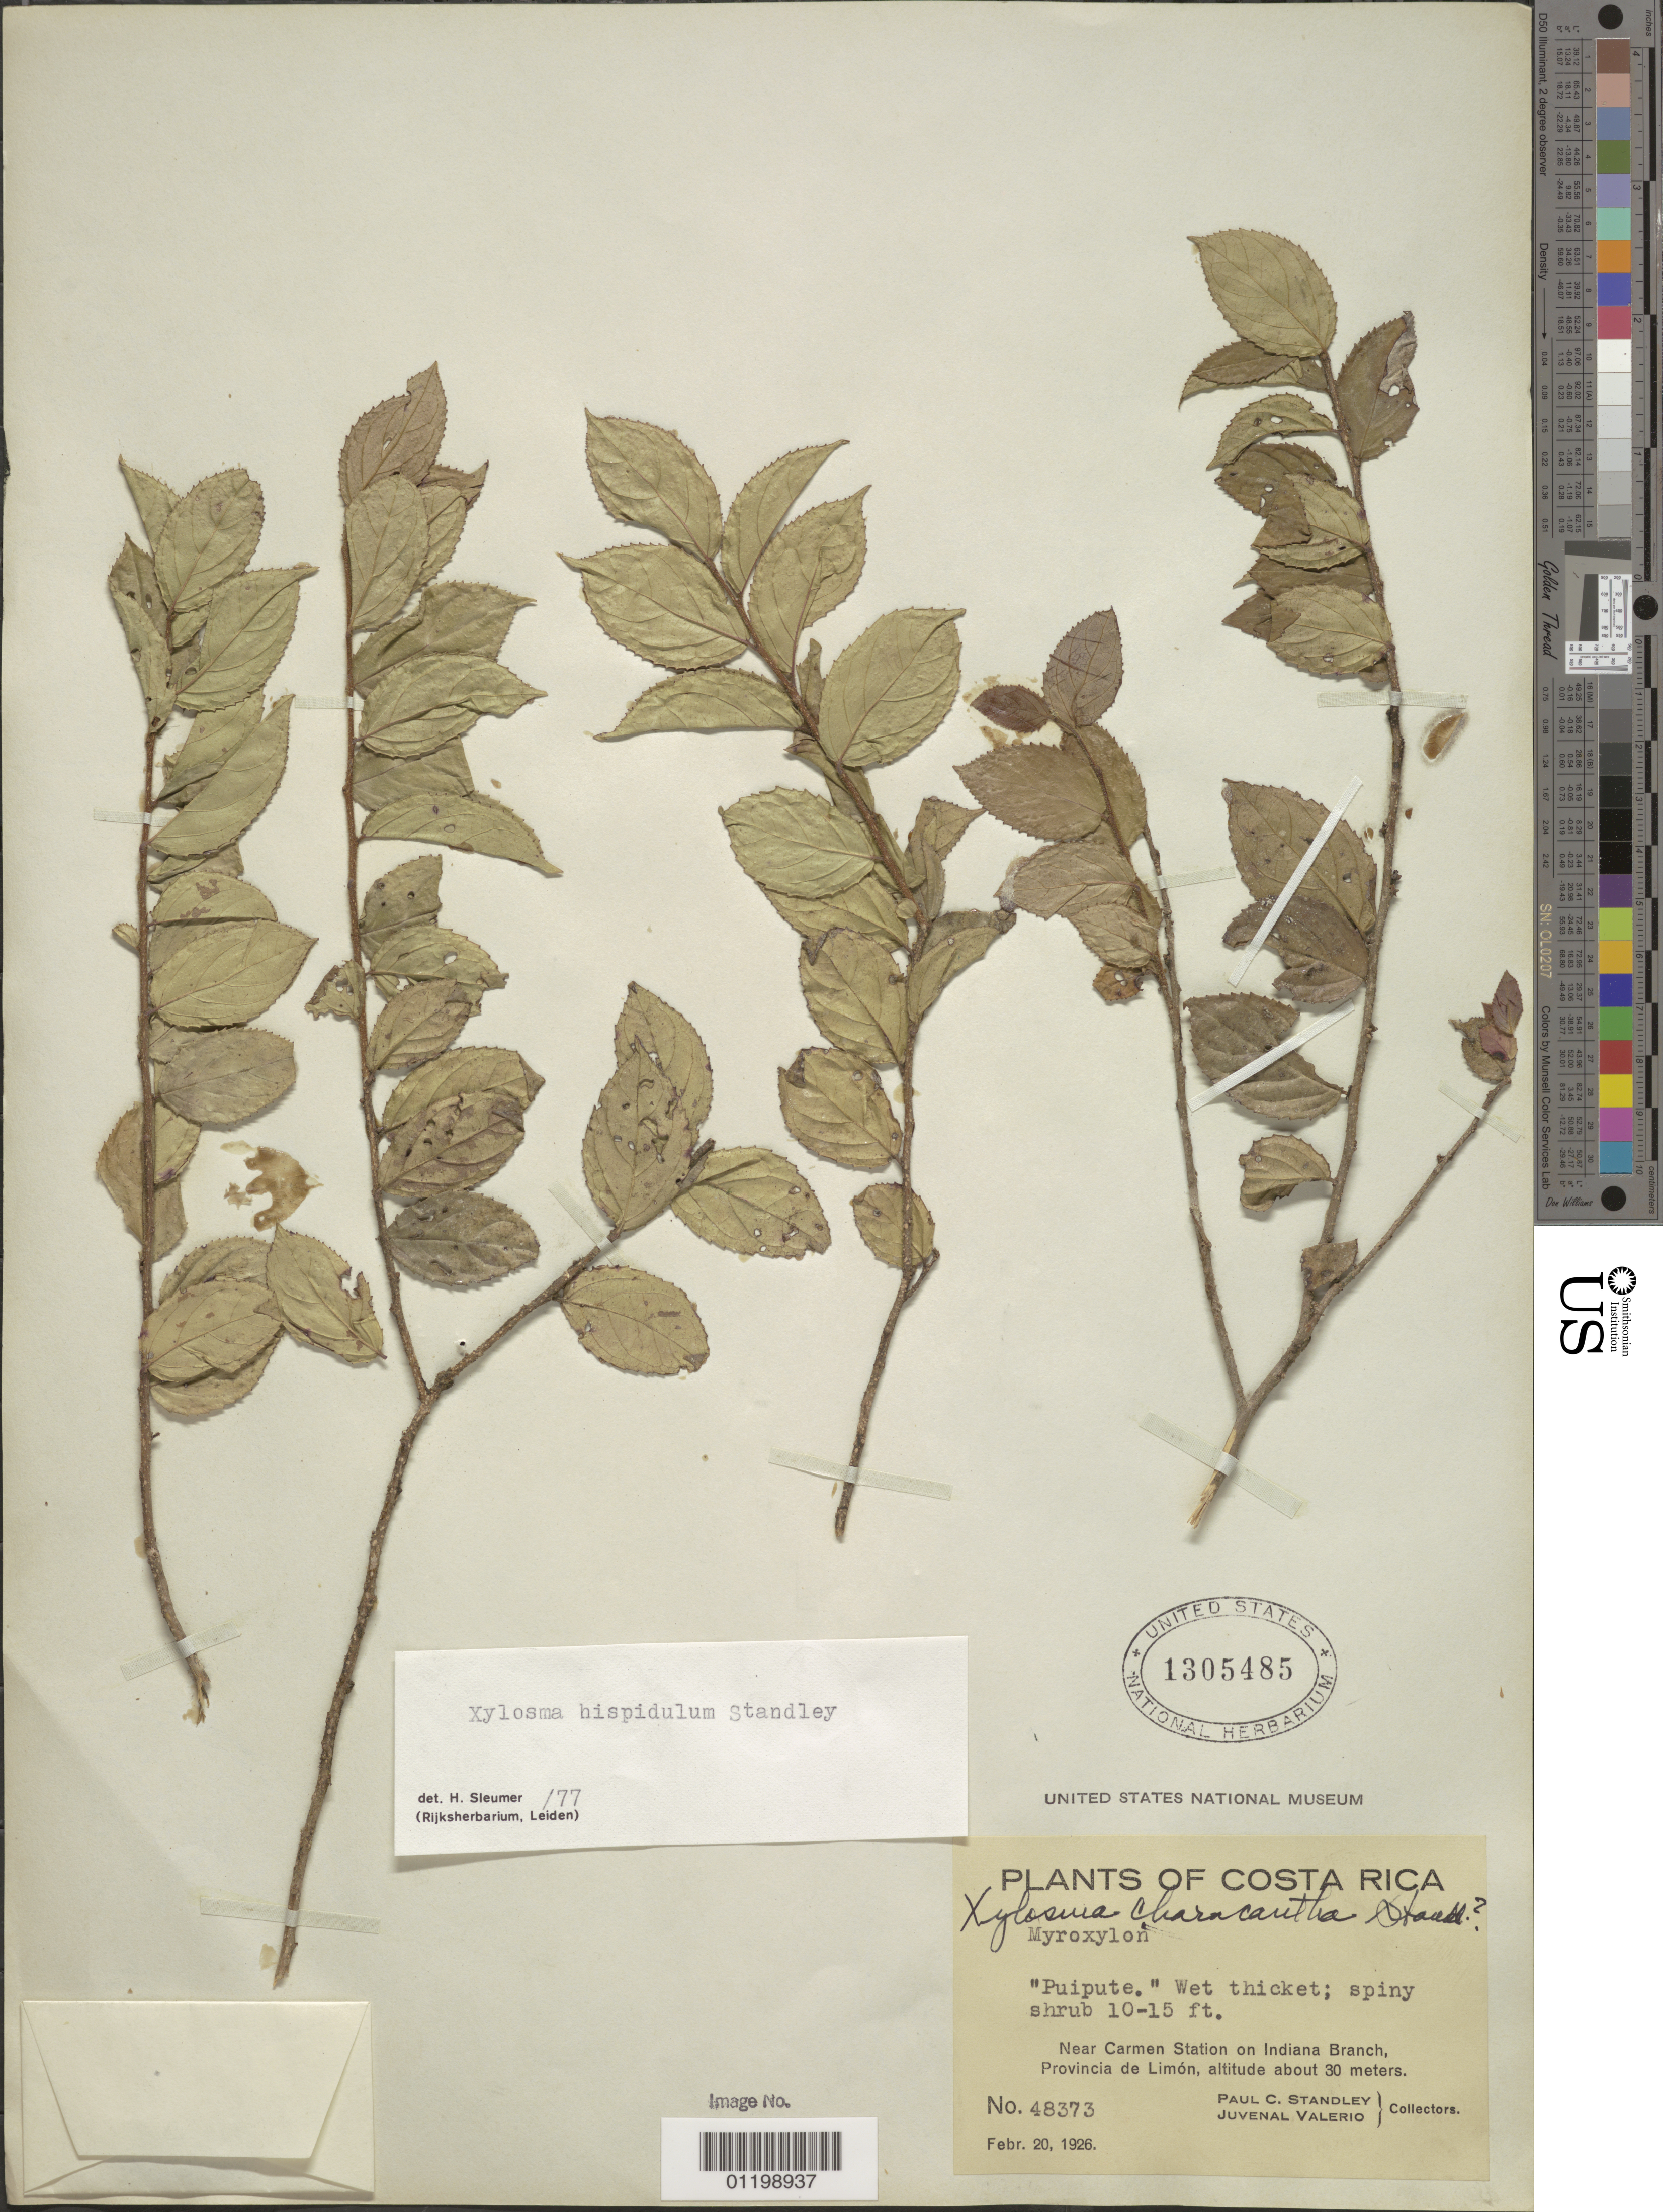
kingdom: Plantae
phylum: Tracheophyta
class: Magnoliopsida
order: Malpighiales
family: Salicaceae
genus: Xylosma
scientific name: Xylosma hispidula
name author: Standl.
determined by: Sleumer, H. O.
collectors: P. C. Standley & J. Valerio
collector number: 48373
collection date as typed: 20 Feb 1926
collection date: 1926-02-20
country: Costa Rica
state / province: Limón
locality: Near Carmen Station on Indiana Branch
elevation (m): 30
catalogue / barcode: US 1305485